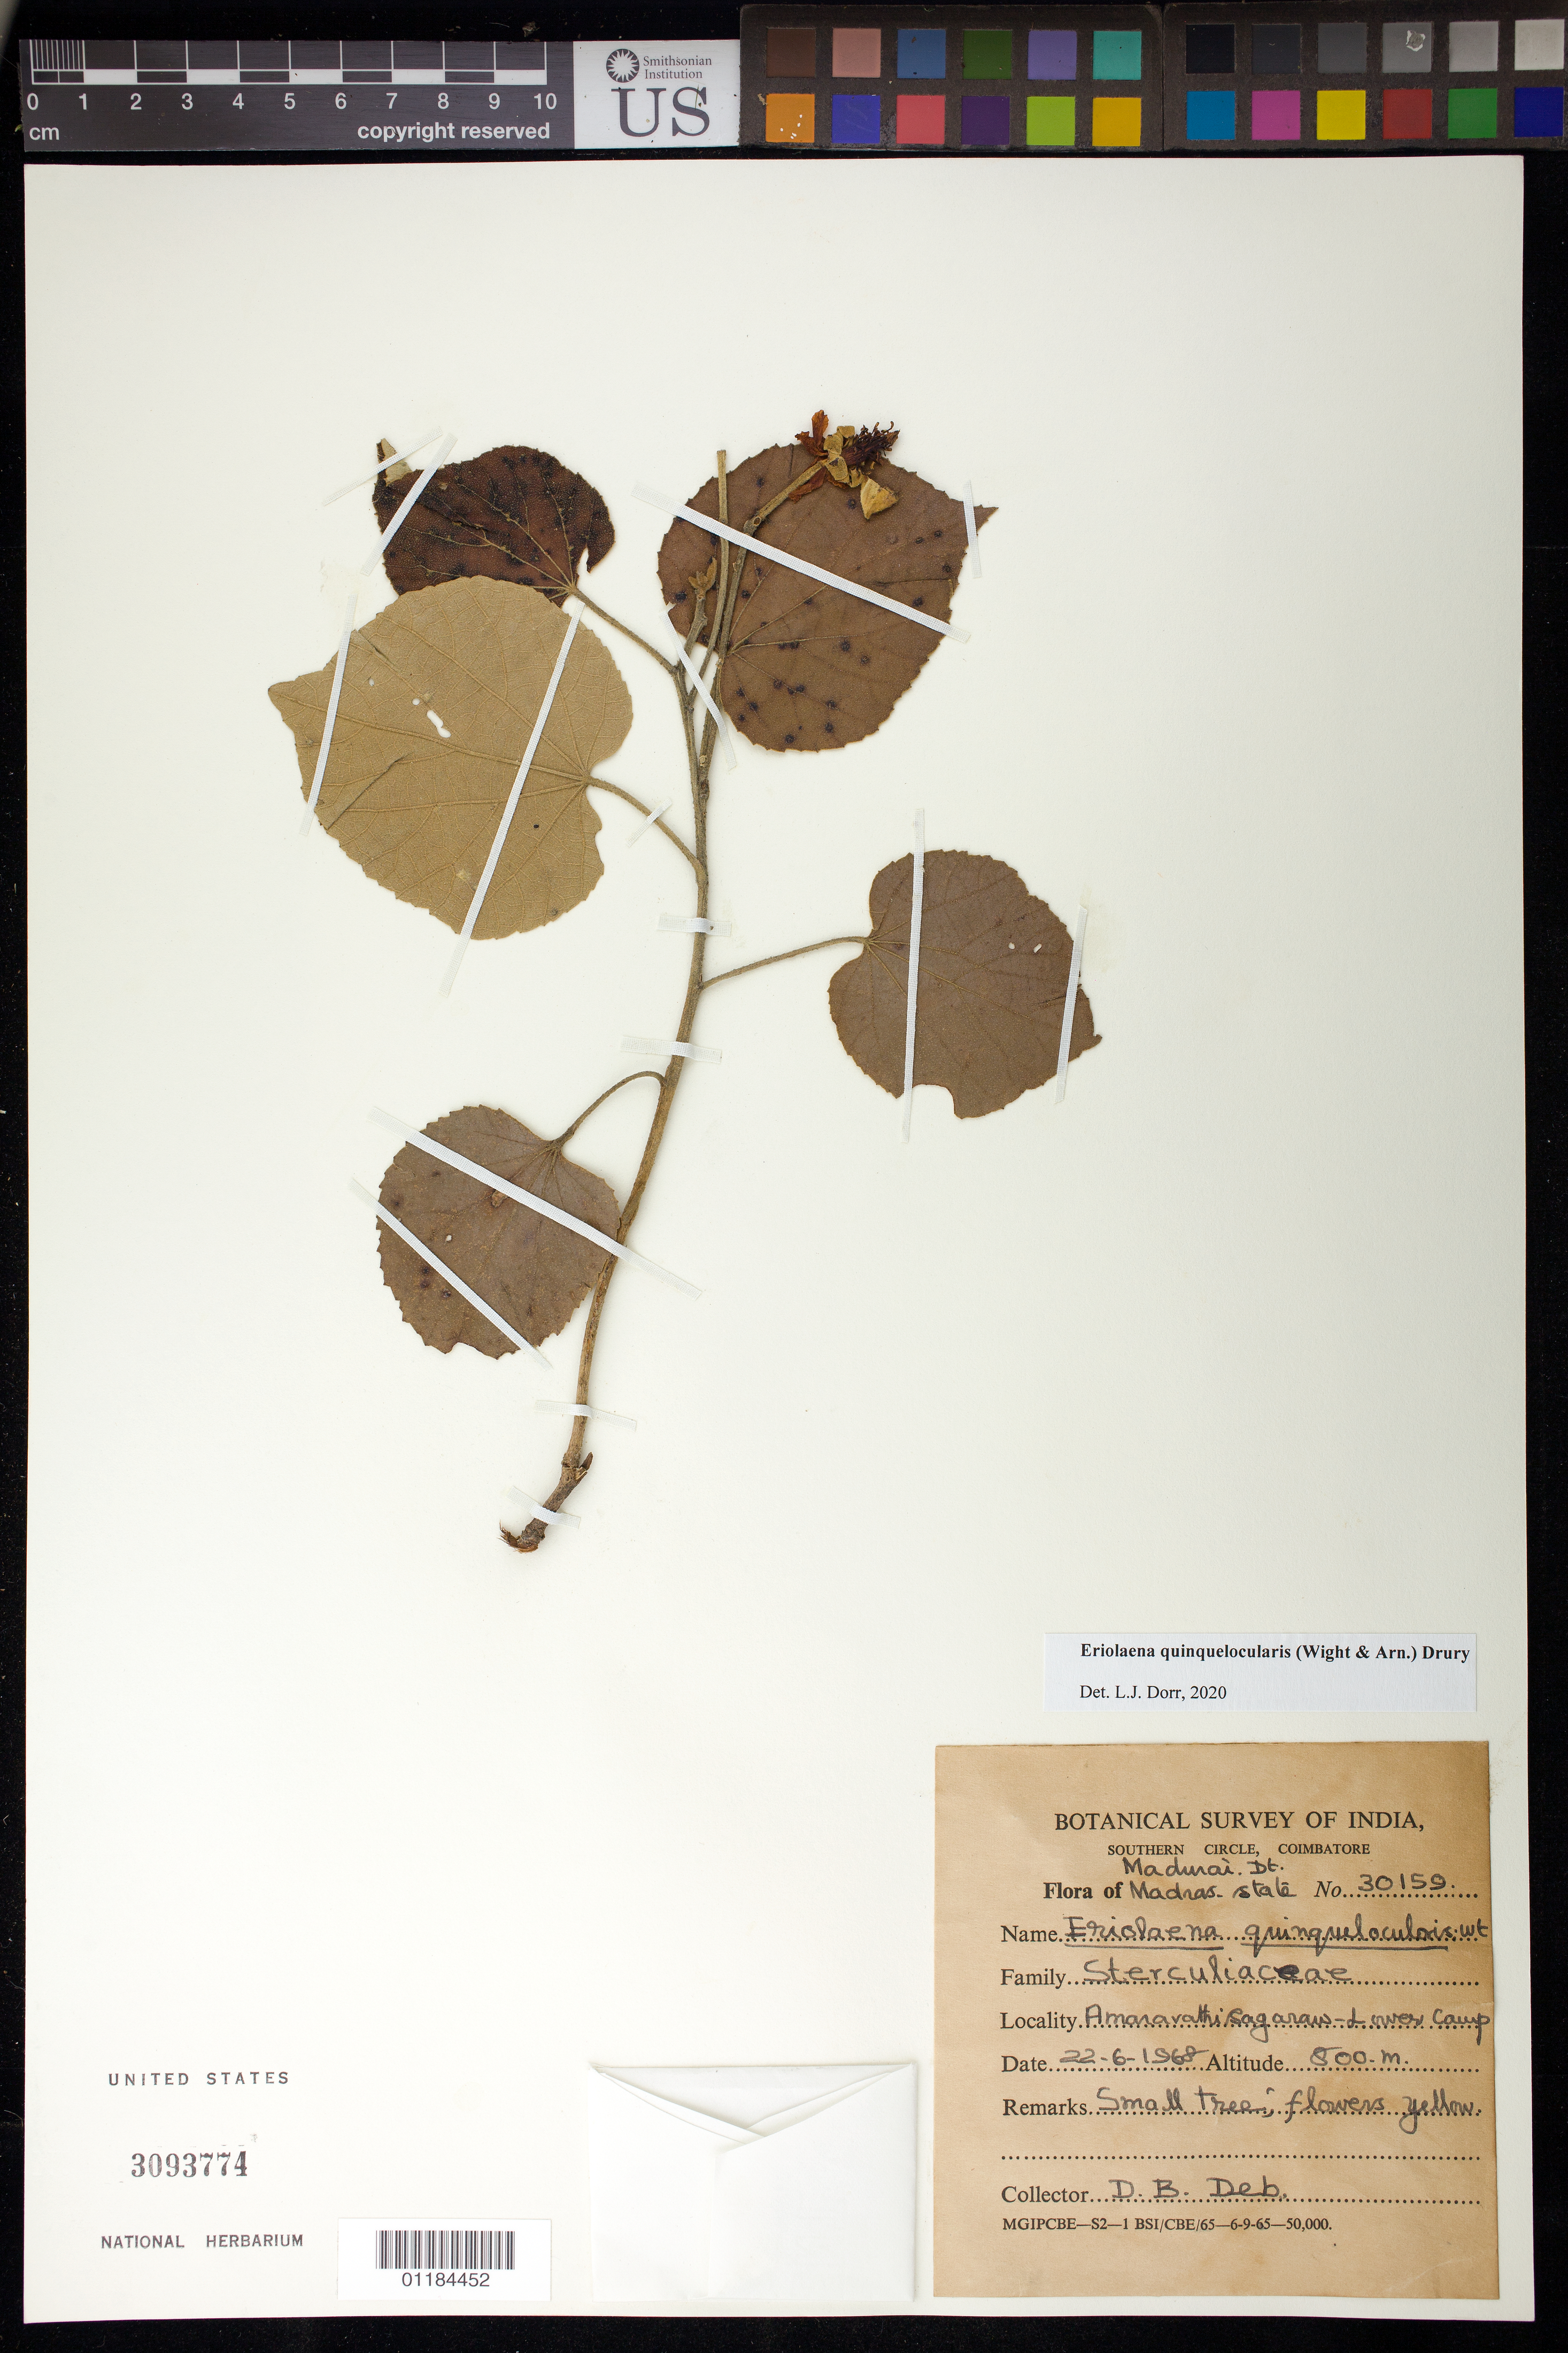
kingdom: Plantae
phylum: Tracheophyta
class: Magnoliopsida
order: Malvales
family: Malvaceae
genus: Eriolaena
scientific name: Eriolaena quinquelocularis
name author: (Wight & Arnott) Drury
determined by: Dorr, L. J., (BOT), Smithsonian Institution - National Museum of Natural History (UNITED STATES)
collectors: D. Deb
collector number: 30159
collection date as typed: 22-6-1968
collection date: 1968-06-22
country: India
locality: Madurai. Dt. Madras State. Amaravathi Sagaram-Lower Camp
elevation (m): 800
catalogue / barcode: US 3093774